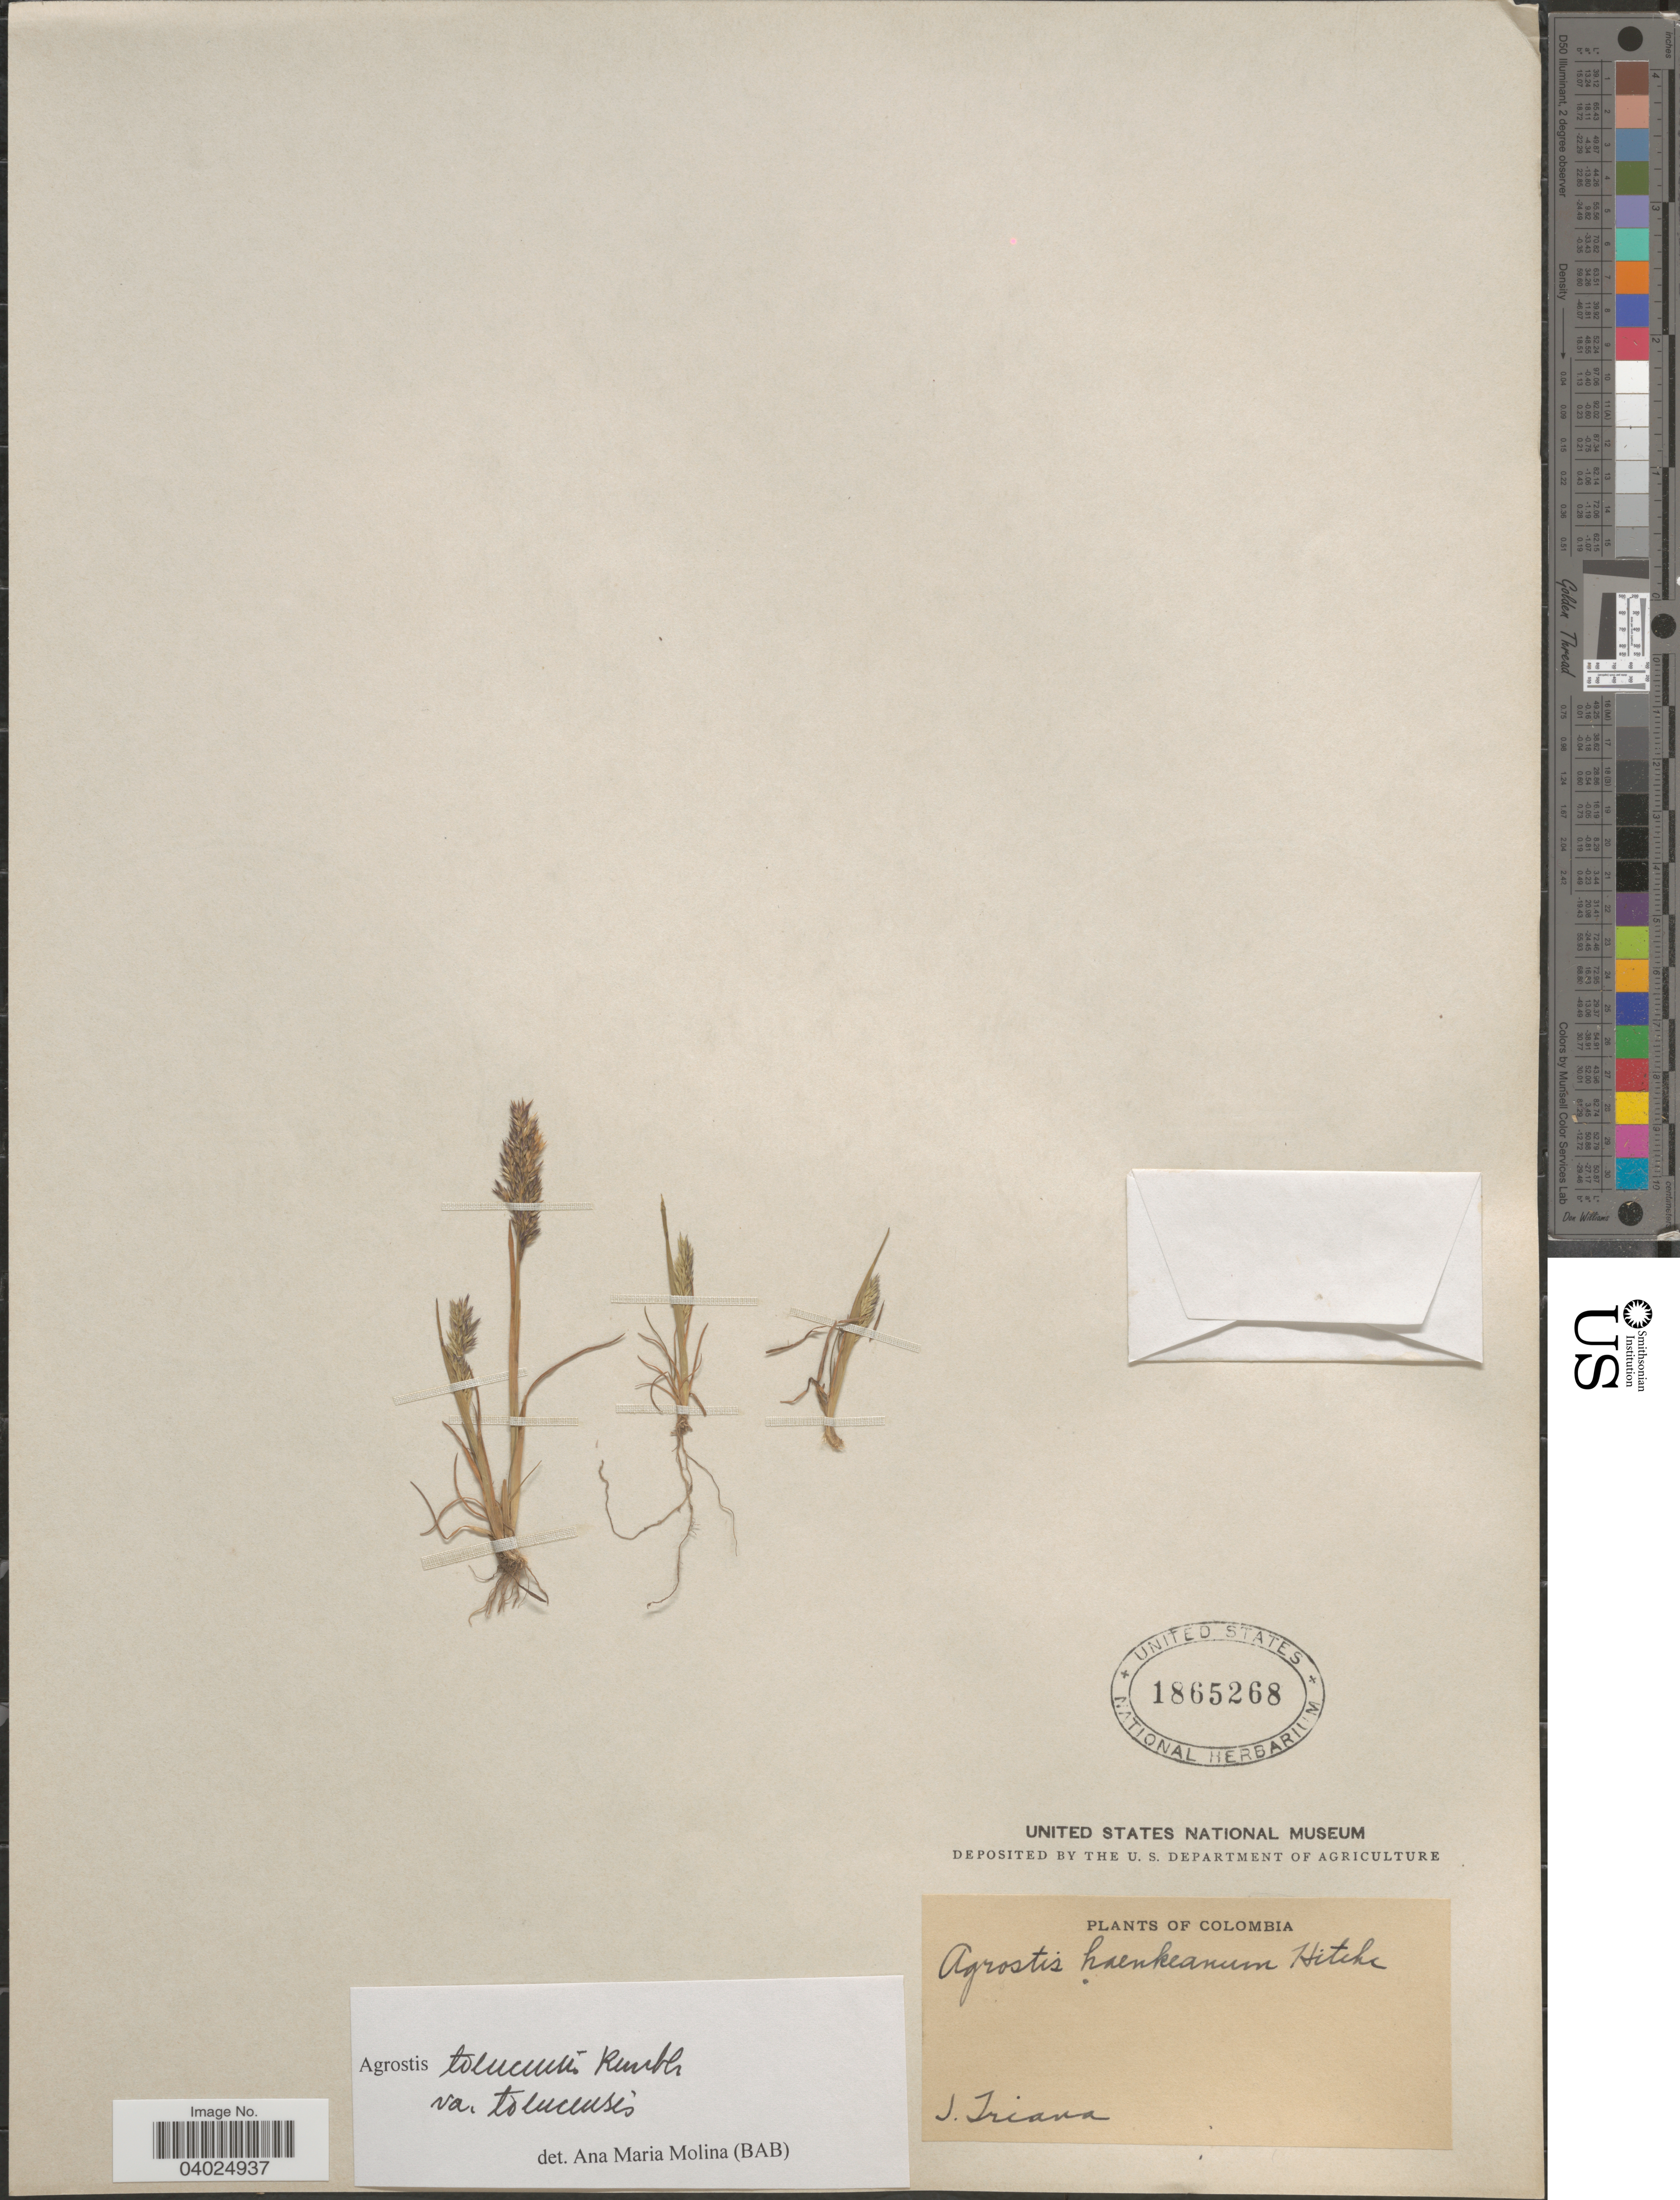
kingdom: Plantae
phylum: Tracheophyta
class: Liliopsida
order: Poales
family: Poaceae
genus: Agrostis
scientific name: Agrostis tolucensis Kunth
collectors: J. Triana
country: Colombia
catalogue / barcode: US 1865268